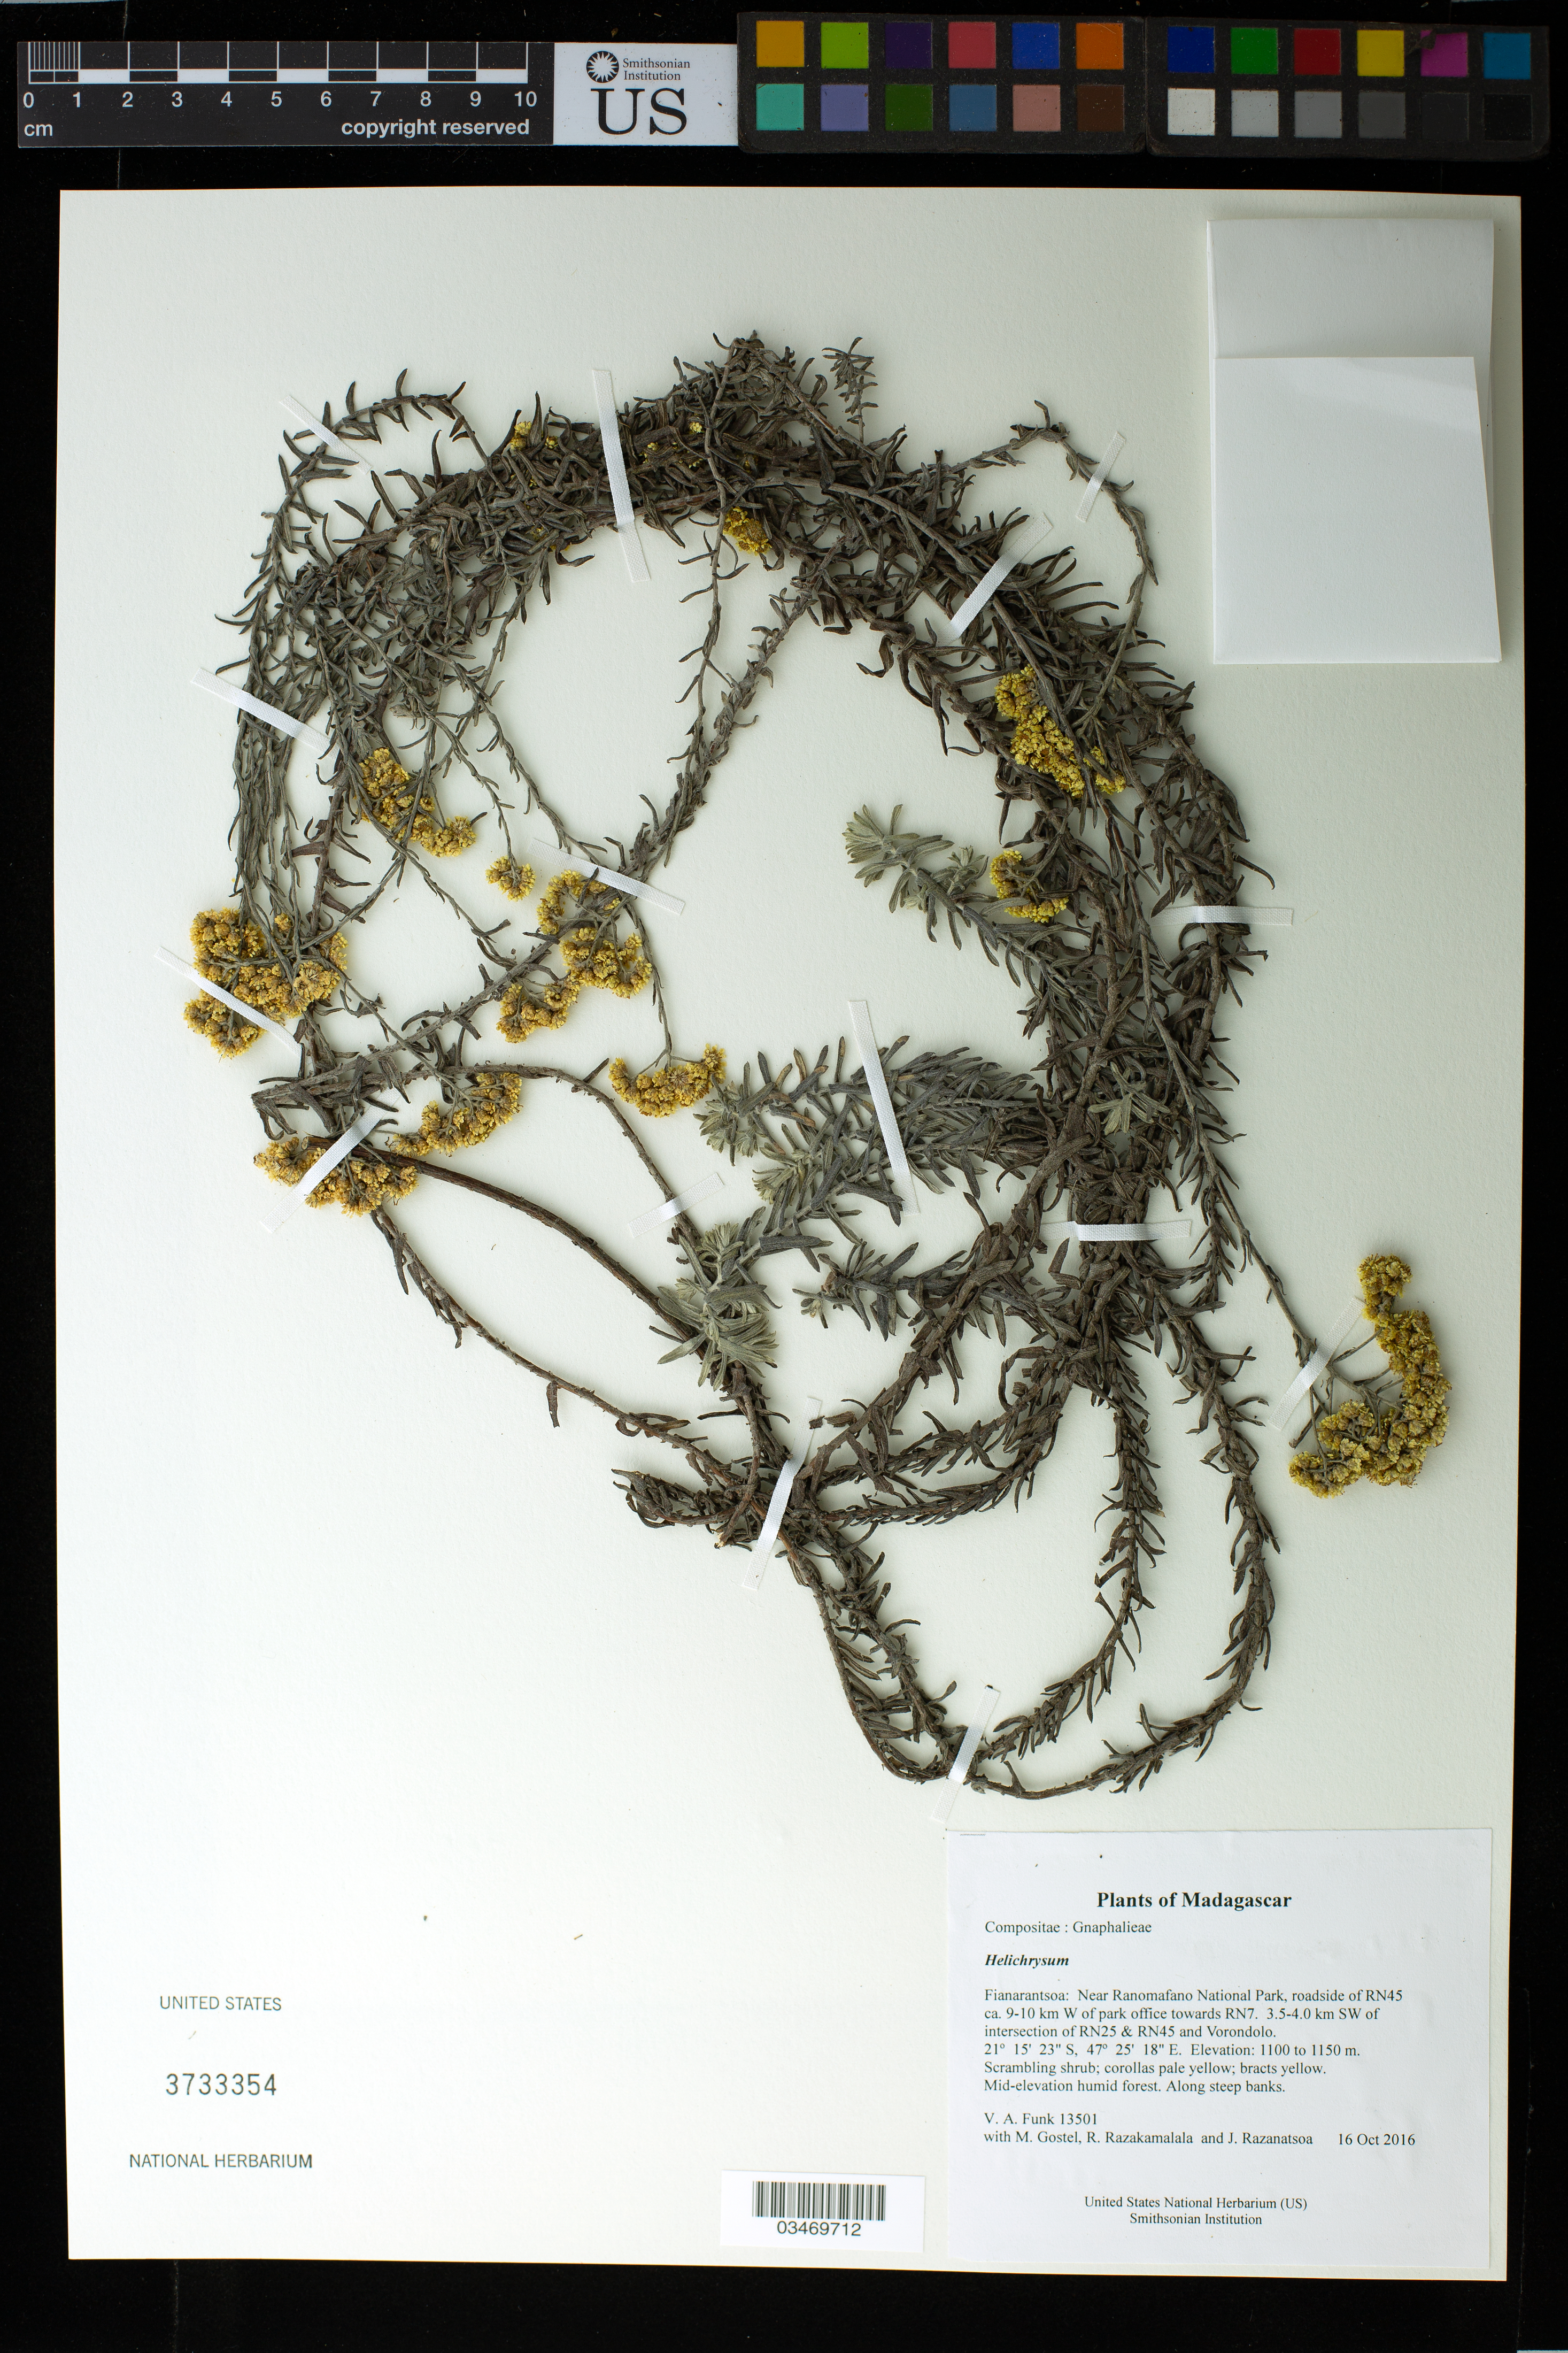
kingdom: Plantae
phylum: Tracheophyta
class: Magnoliopsida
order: Asterales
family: Asteraceae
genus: Helichrysum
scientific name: Helichrysum sp.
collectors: M. R. Gostel, R. Razakamalala & J. Razanatsoa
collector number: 13501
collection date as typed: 16 Oct 2016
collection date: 2016-10-16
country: Madagascar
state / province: Vatovavy Fitovinany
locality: Near Ranomafano National Park, roadside of RN45 ca. 9-10 km W of park office towards RN7. 3.5-4.0 km SW of intersection of RN25 & RN45 and Vorondolo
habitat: Mid-elevation humid forest. Along steep banks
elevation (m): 1100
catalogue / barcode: US 3733354